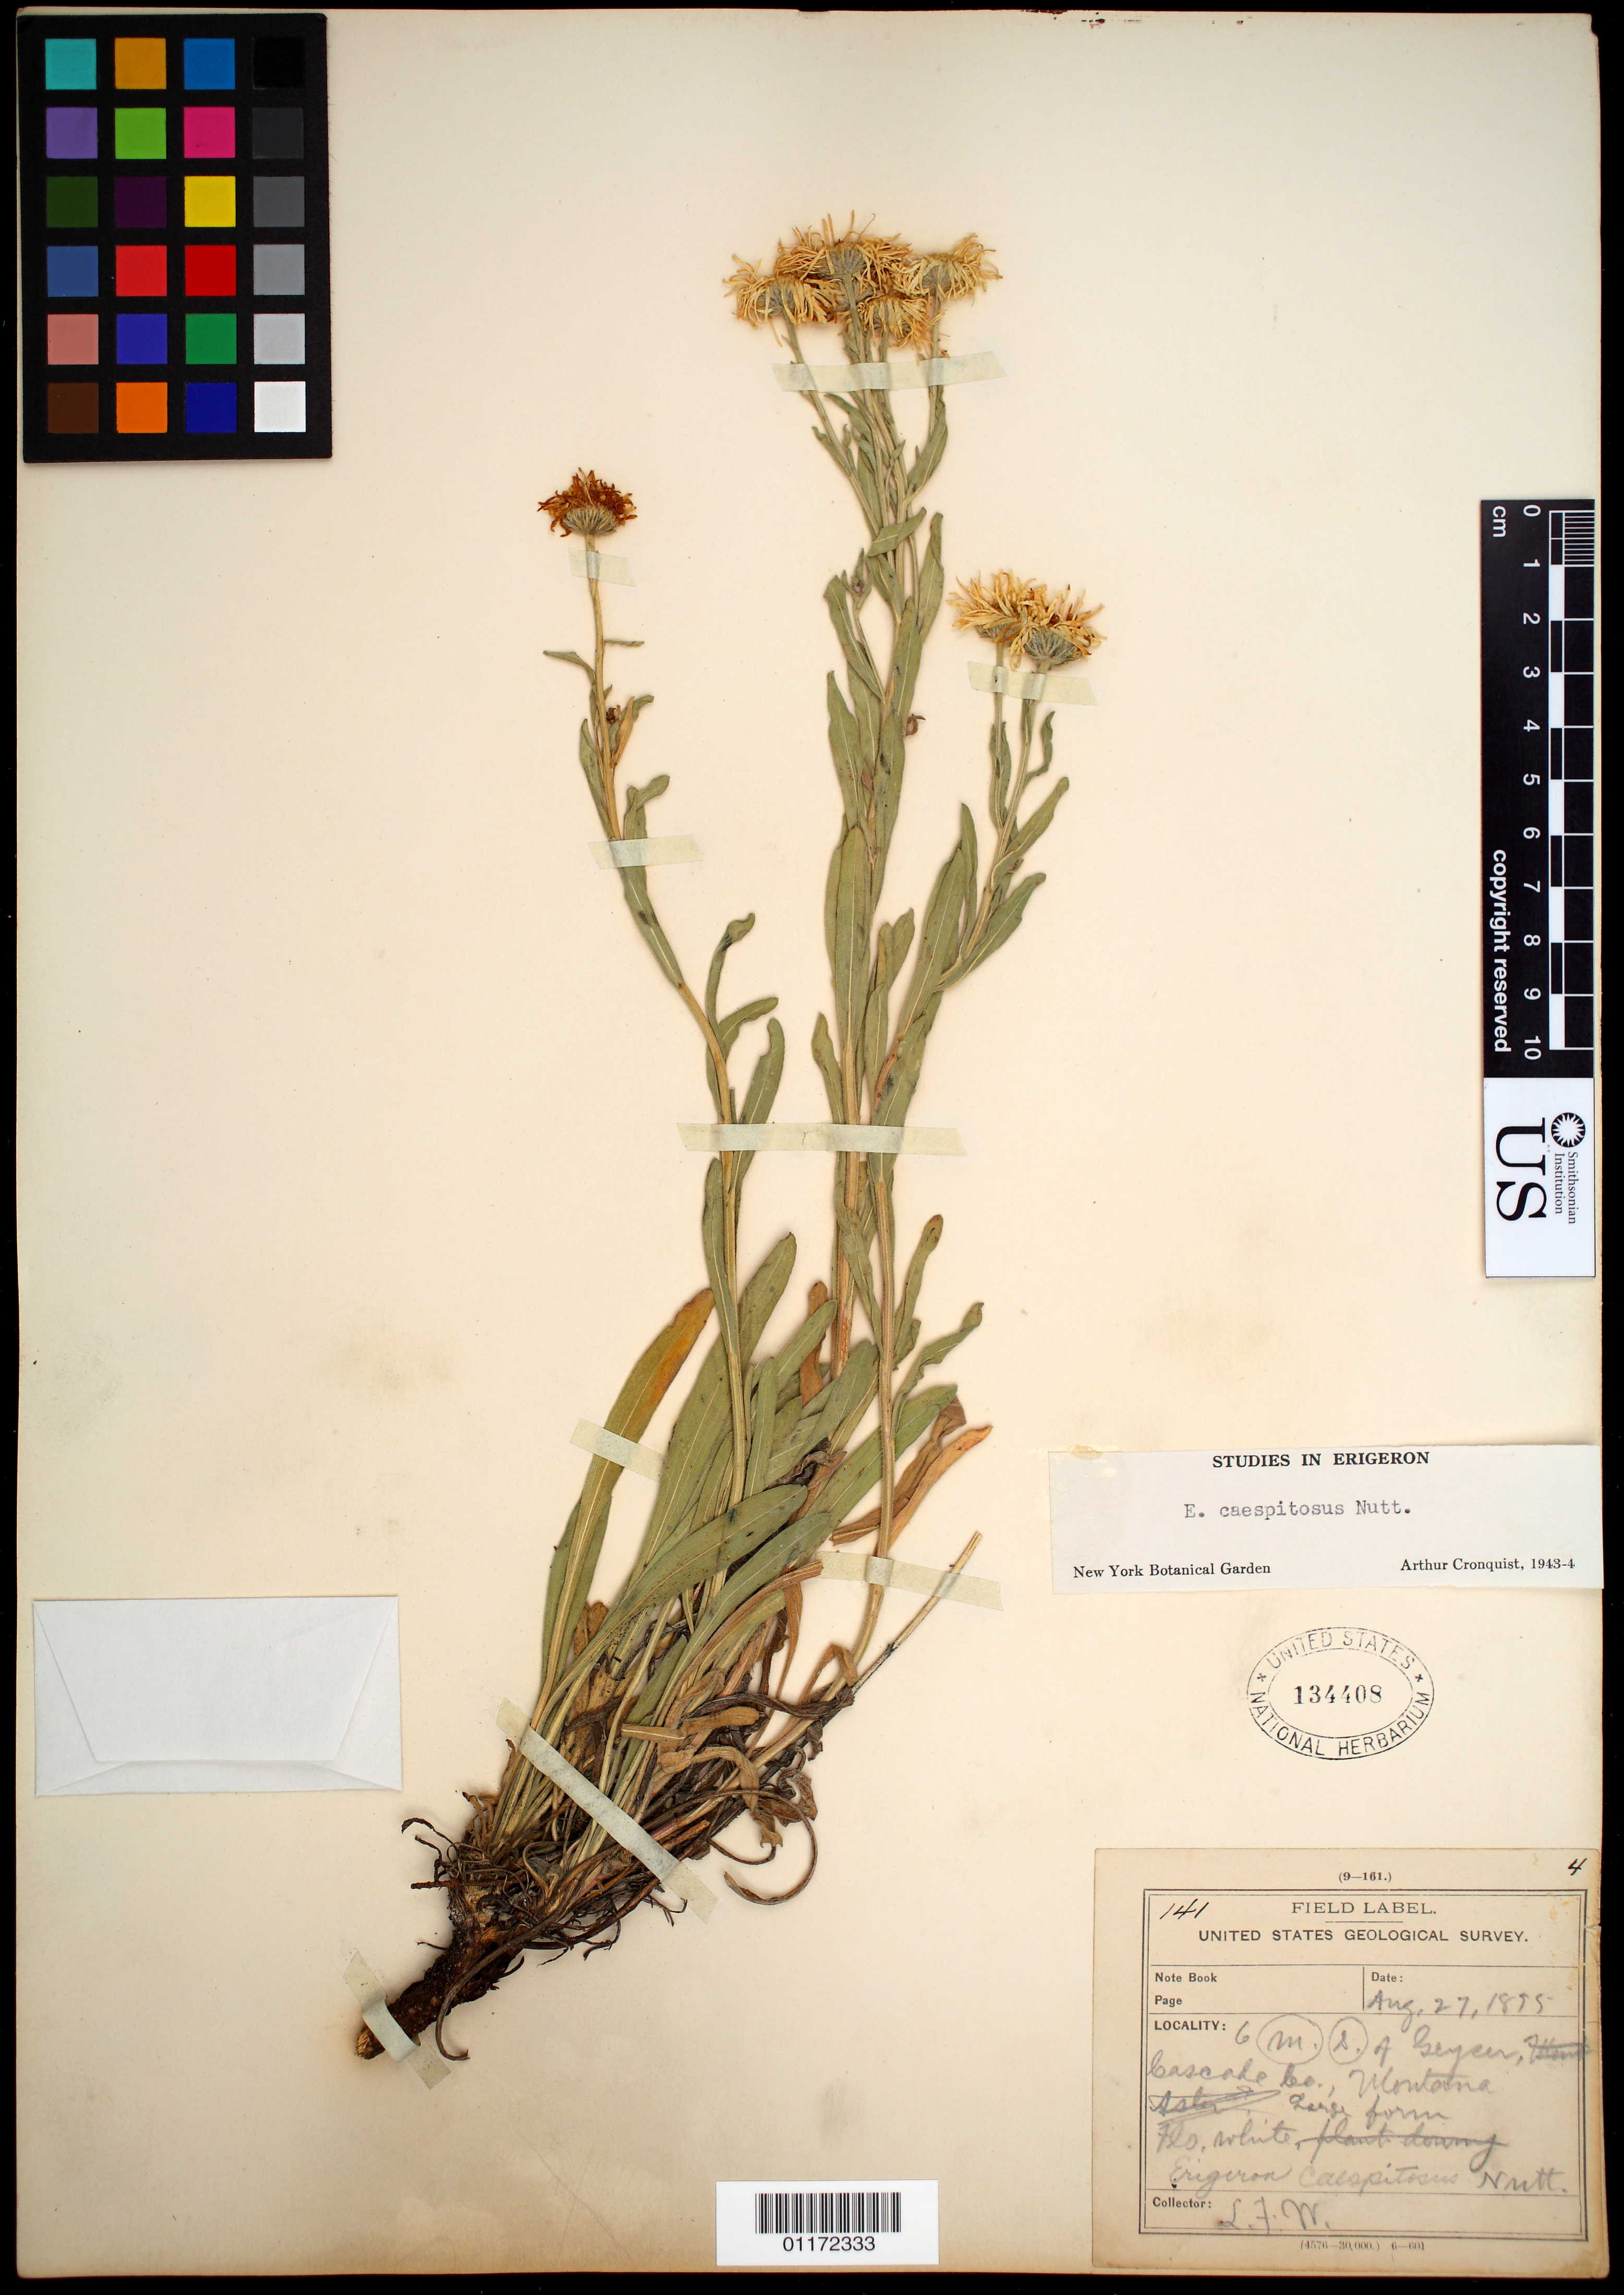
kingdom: Plantae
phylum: Tracheophyta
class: Magnoliopsida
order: Asterales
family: Asteraceae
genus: Erigeron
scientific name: Erigeron caespitosus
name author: Nutt.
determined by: Cronquist, A. J.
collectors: L. F. Ward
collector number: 141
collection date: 1895-08-27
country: United States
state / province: Montana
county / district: Judith Basin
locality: Geyser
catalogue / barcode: US 134408